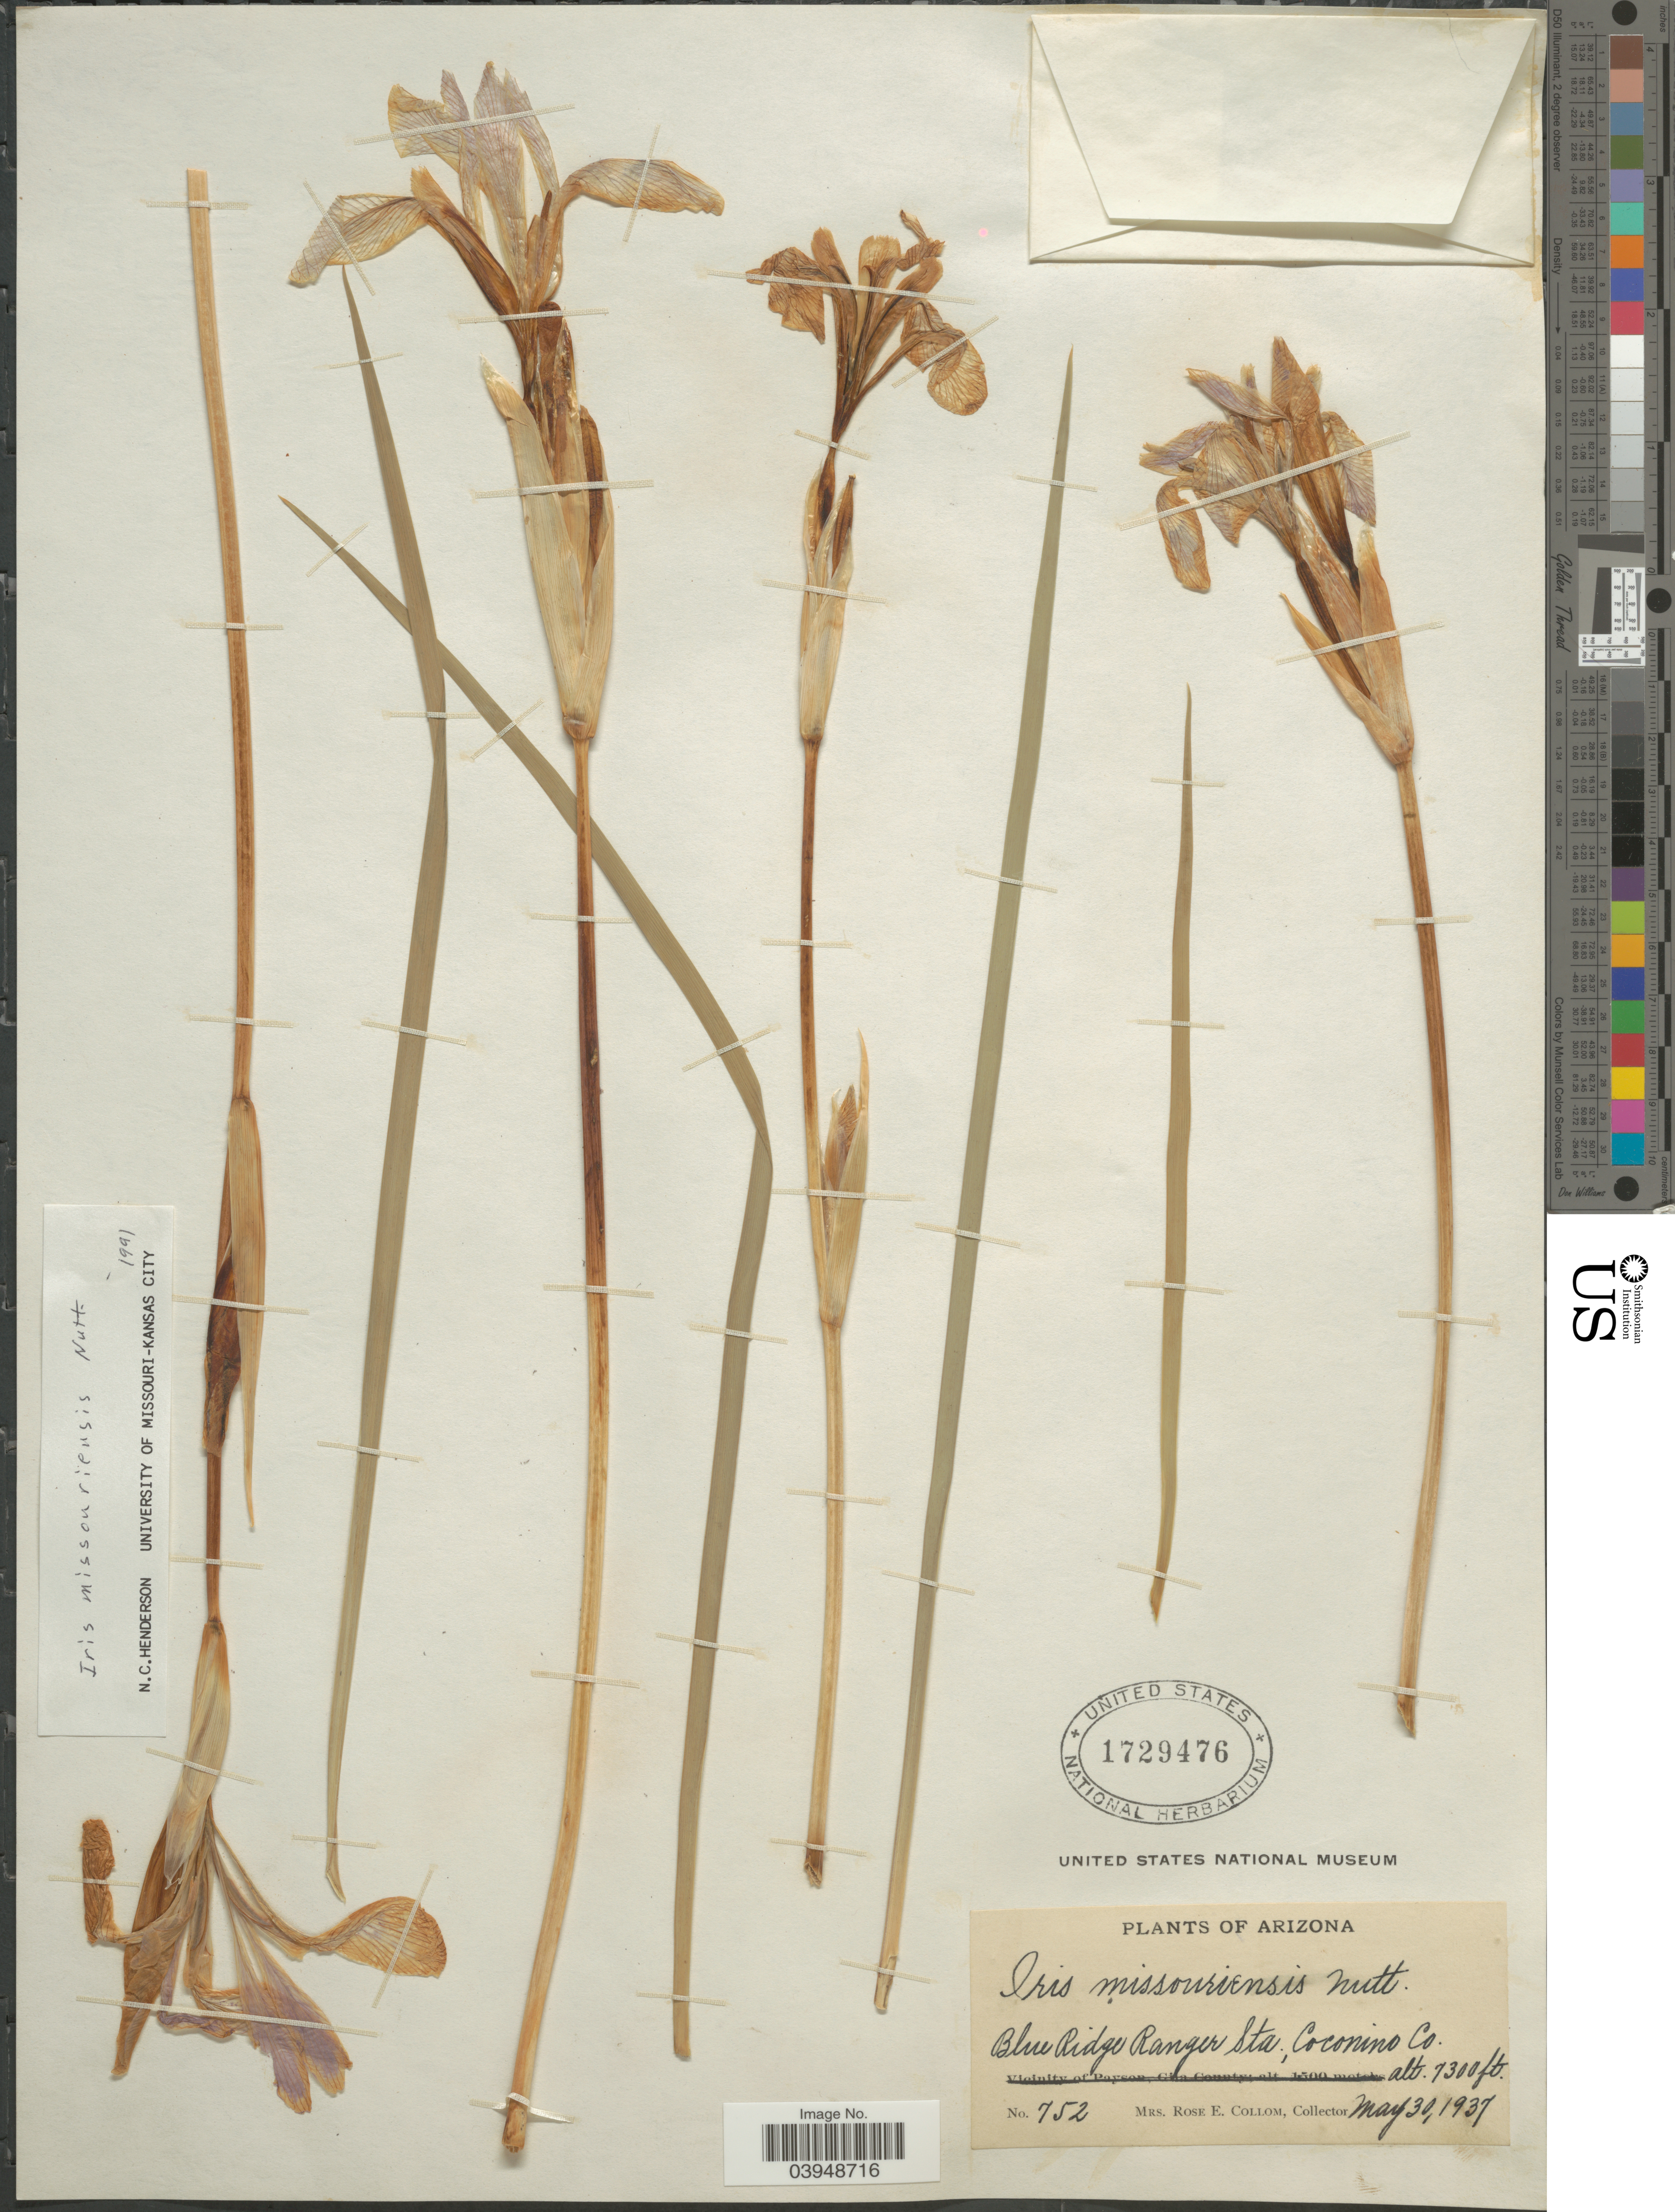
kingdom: Plantae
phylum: Tracheophyta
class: Liliopsida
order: Asparagales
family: Iridaceae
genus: Iris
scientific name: Iris missouriensis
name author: Nutt.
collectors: R. E. Collom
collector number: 752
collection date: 1937-05-30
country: United States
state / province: Arizona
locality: Blue Ridge Ranger Sta., Coconino Co.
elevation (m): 2225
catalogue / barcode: US 1729476